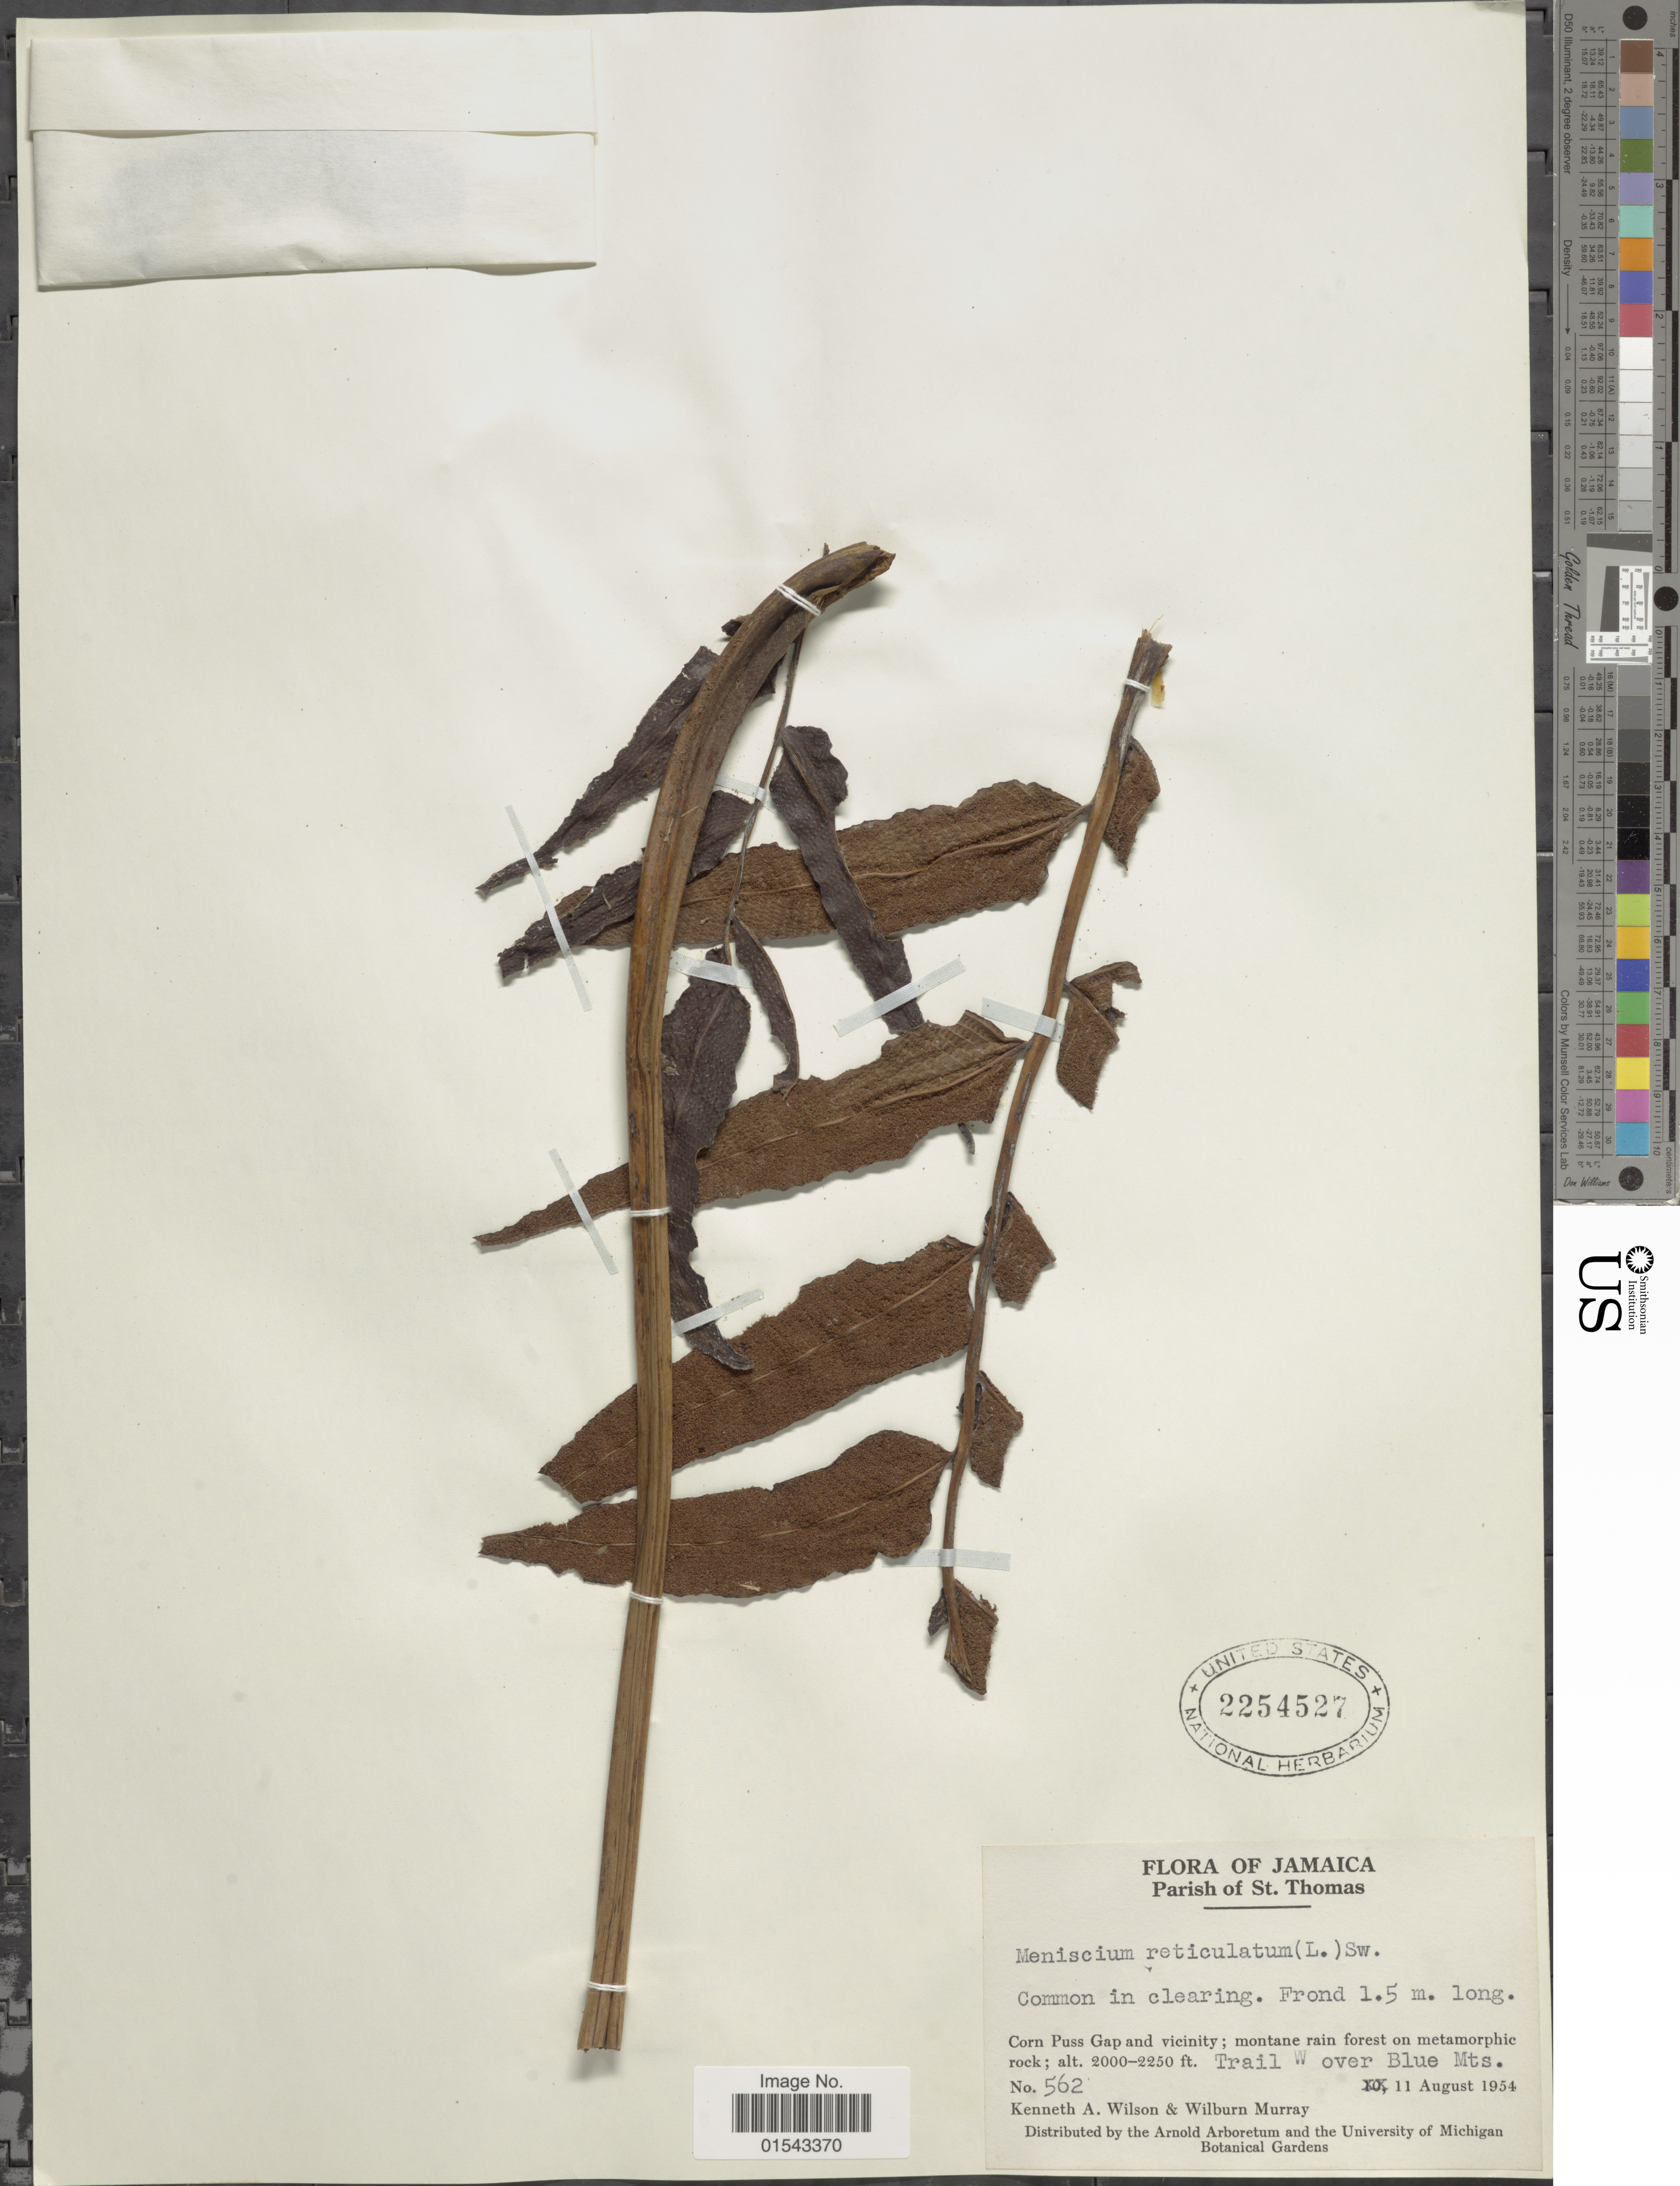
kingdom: Plantae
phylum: Tracheophyta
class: Polypodiopsida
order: Polypodiales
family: Thelypteridaceae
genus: Meniscium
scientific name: Meniscium reticulatum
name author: (L.) Sw.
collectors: K. S. Wilson & W. Murray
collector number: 562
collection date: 1954-08-11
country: Jamaica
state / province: Saint Thomas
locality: Corn Puss Gap and vicinity. Trail W over Blue Mts.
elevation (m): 610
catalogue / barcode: US 2254527